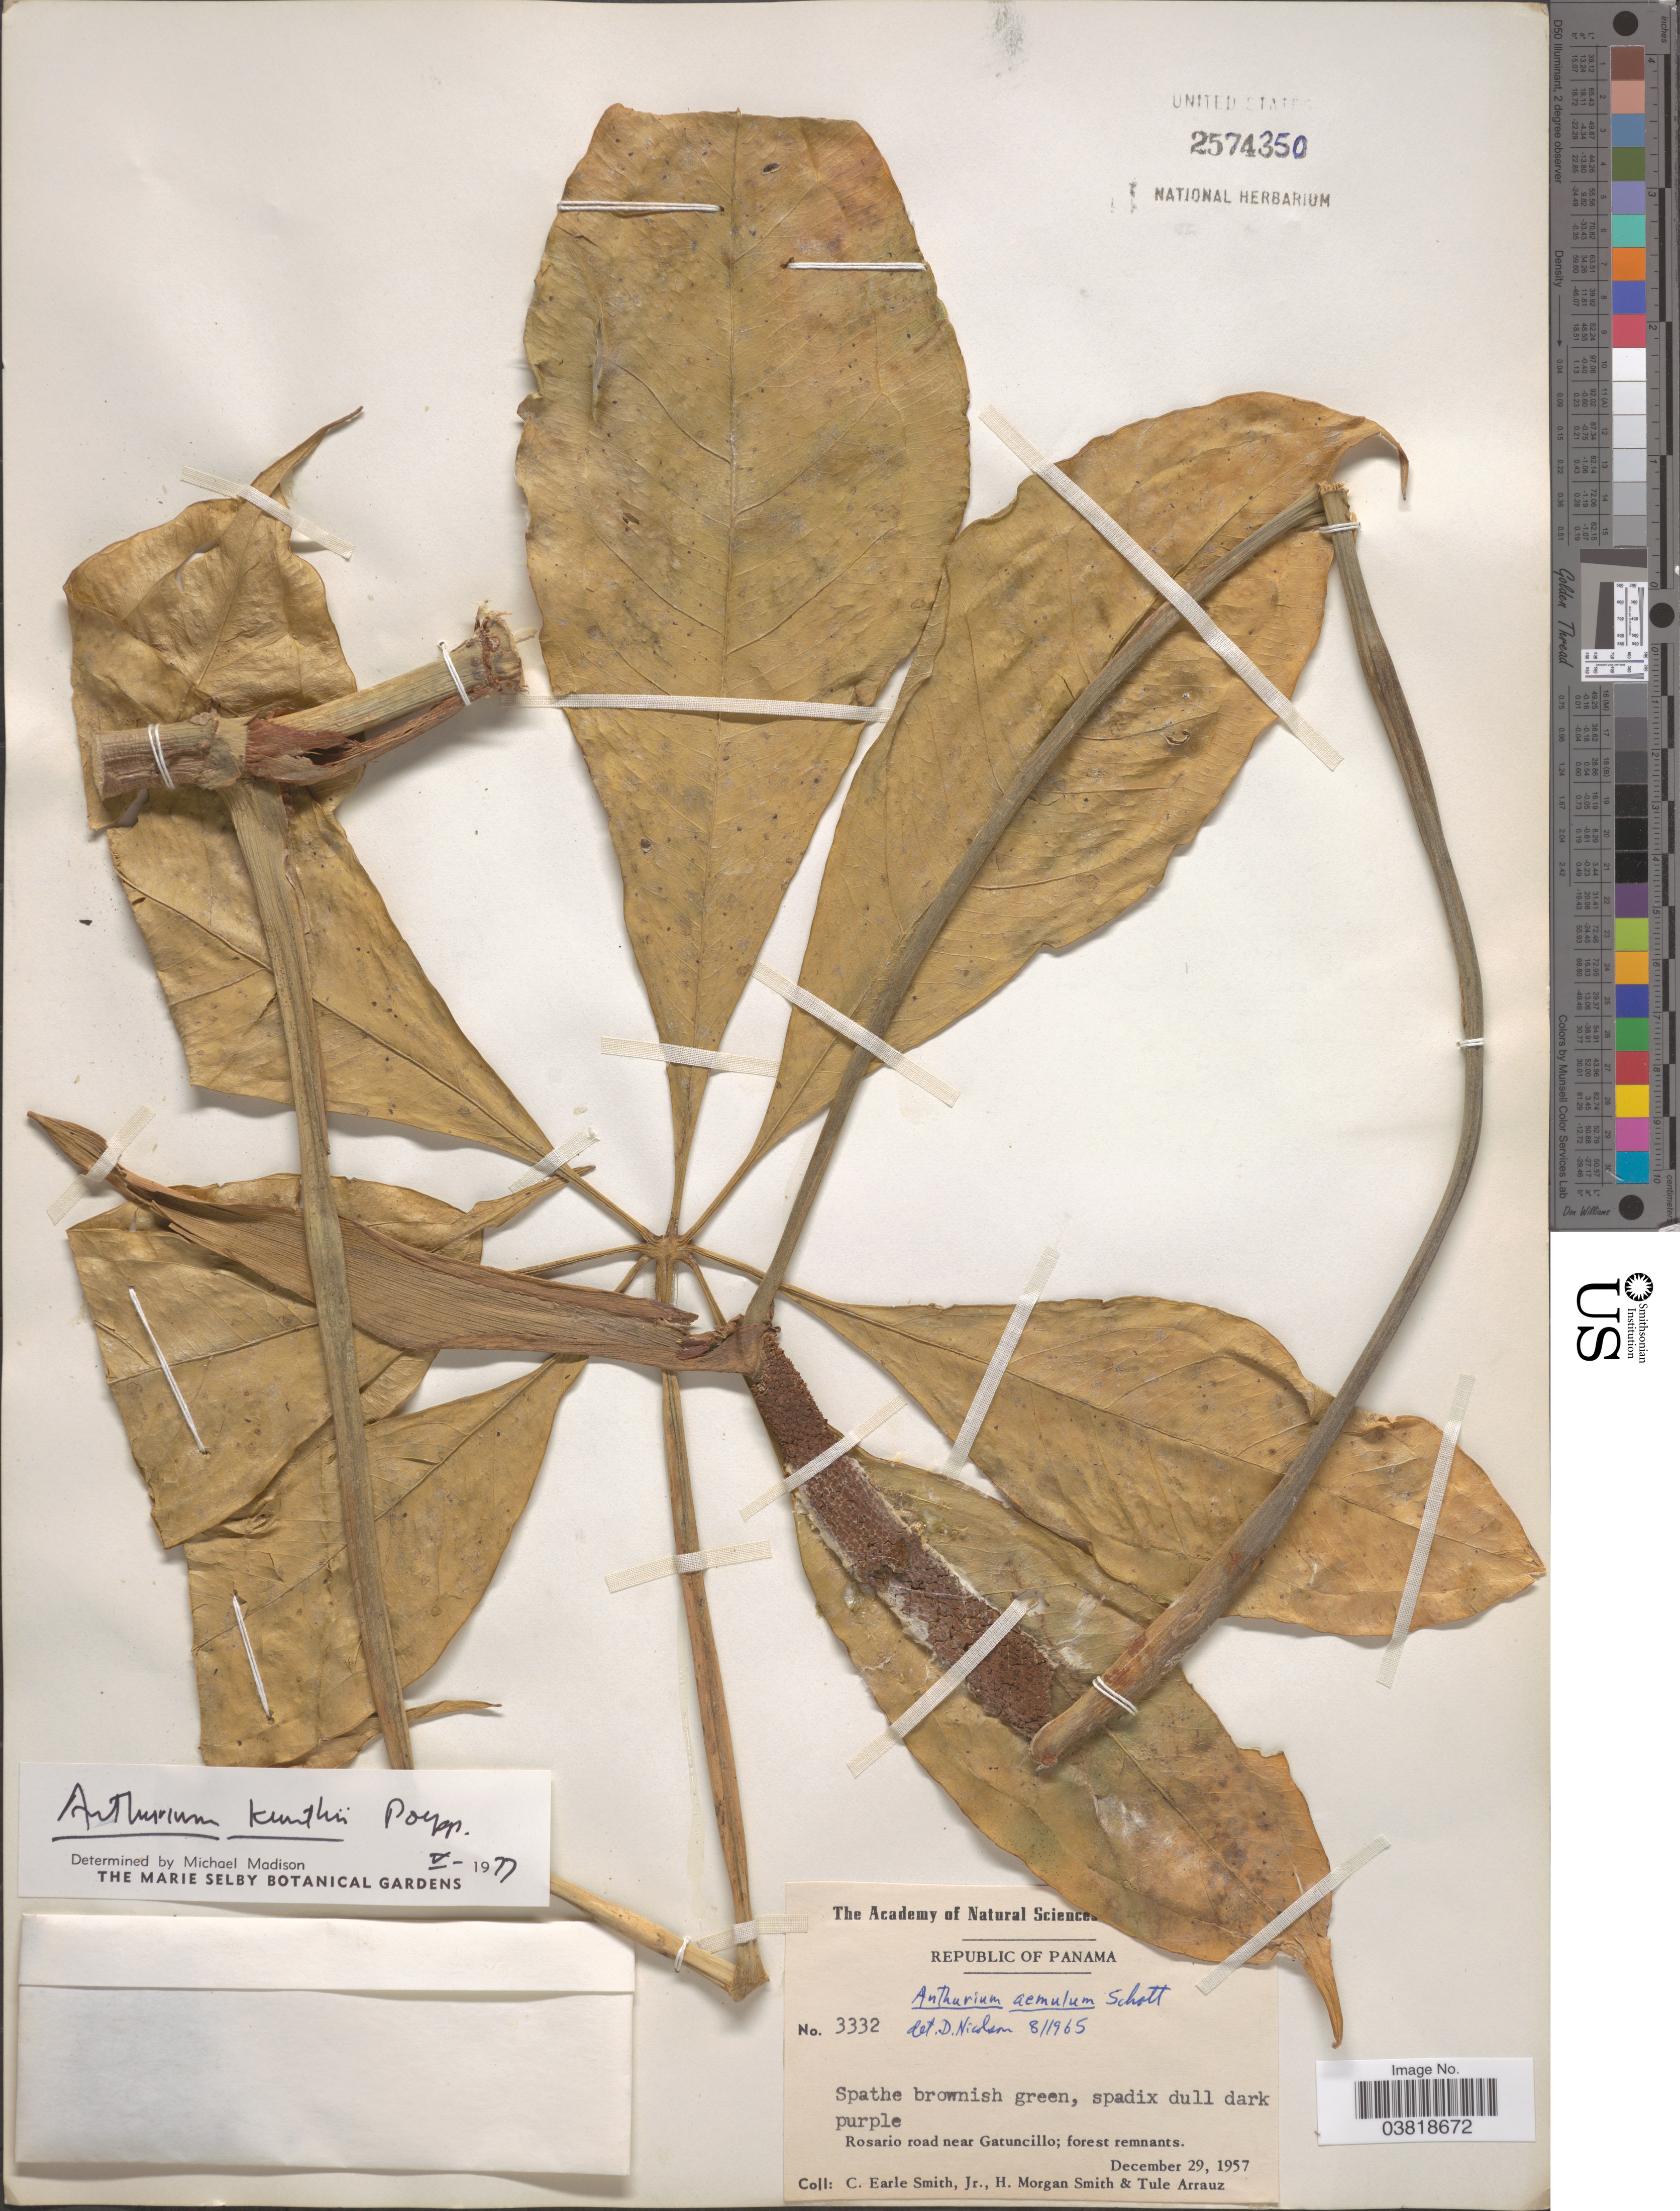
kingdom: Plantae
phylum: Tracheophyta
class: Liliopsida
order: Alismatales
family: Araceae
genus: Anthurium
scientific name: Anthurium kunthii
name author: Poepp.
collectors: C. E. Smith Jr., H. M. Smith & T. Arrauz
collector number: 3332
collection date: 1957-12-29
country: Panama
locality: Republic of Panama. Rosario road near Gatuncillo; forest remnants.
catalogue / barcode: US 2574350